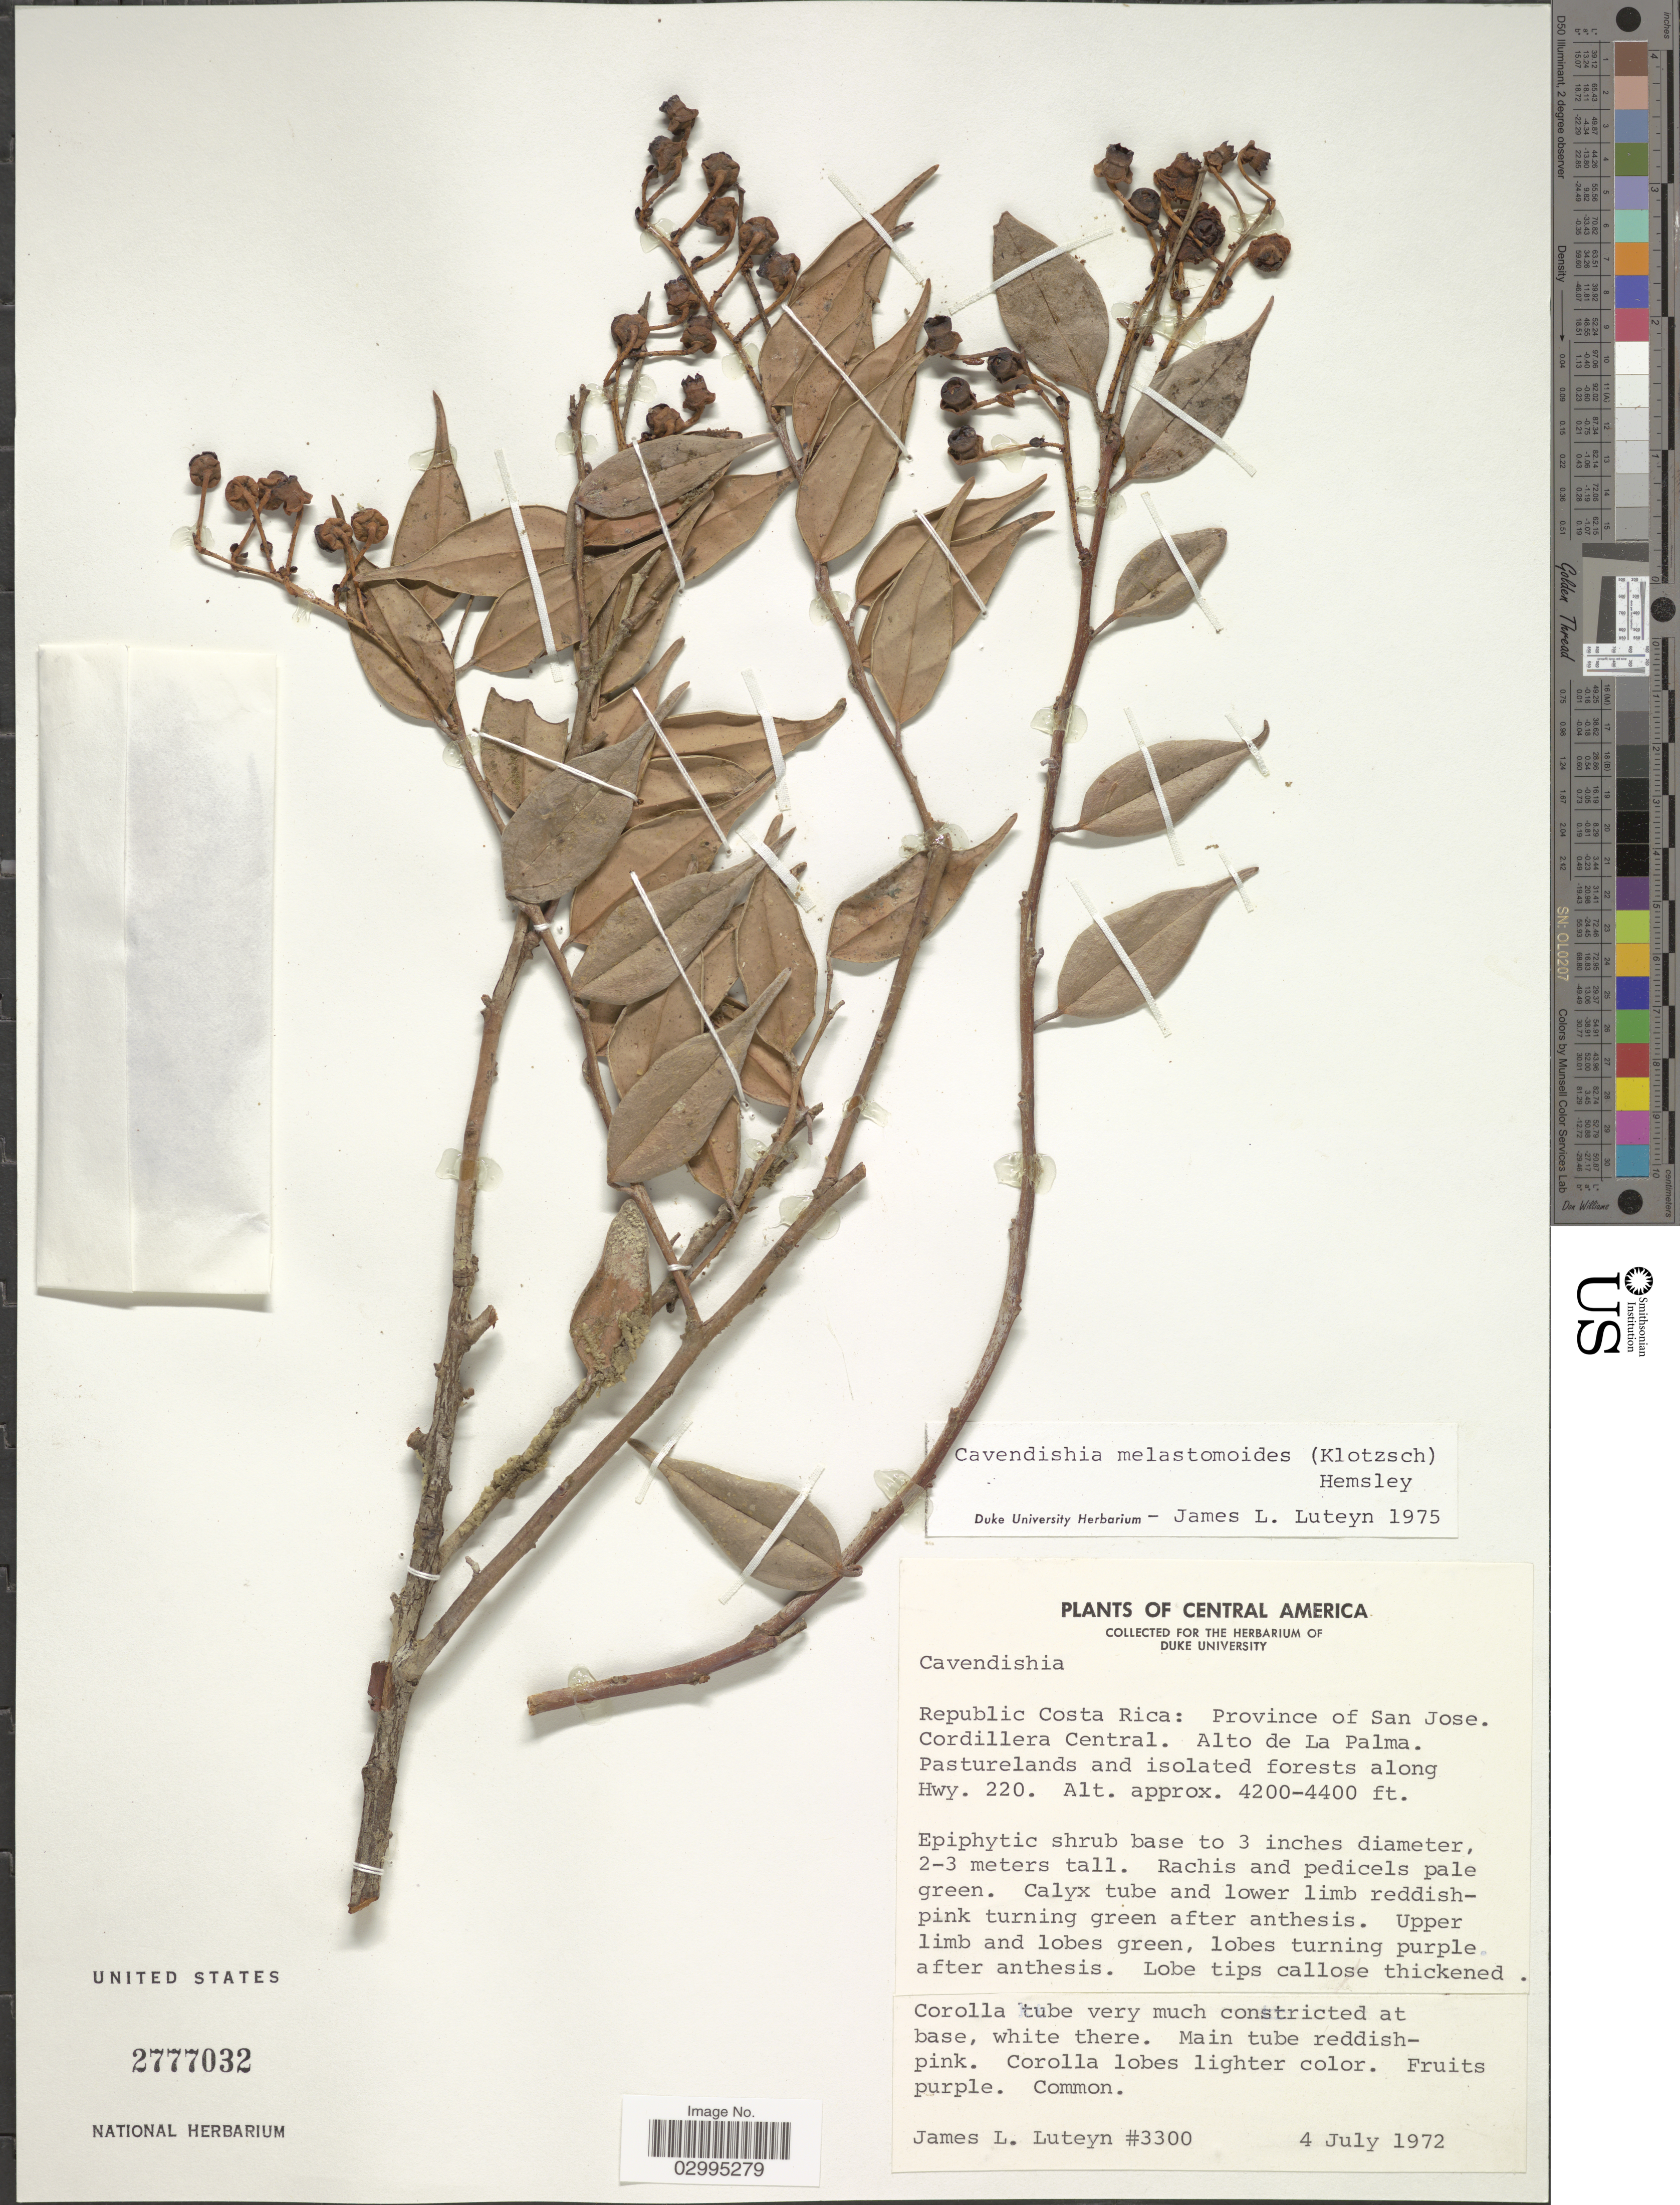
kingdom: Plantae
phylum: Tracheophyta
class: Magnoliopsida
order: Ericales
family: Ericaceae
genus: Cavendishia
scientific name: Cavendishia melastomoides var. melastomoides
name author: (Klotzsch) Hemsl.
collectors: J. L. Luteyn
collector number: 3300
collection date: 1972-07-04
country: Costa Rica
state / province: San José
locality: Cordillera Central. Alto de La Palma. Along Hwy. 220.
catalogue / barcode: US 2777032